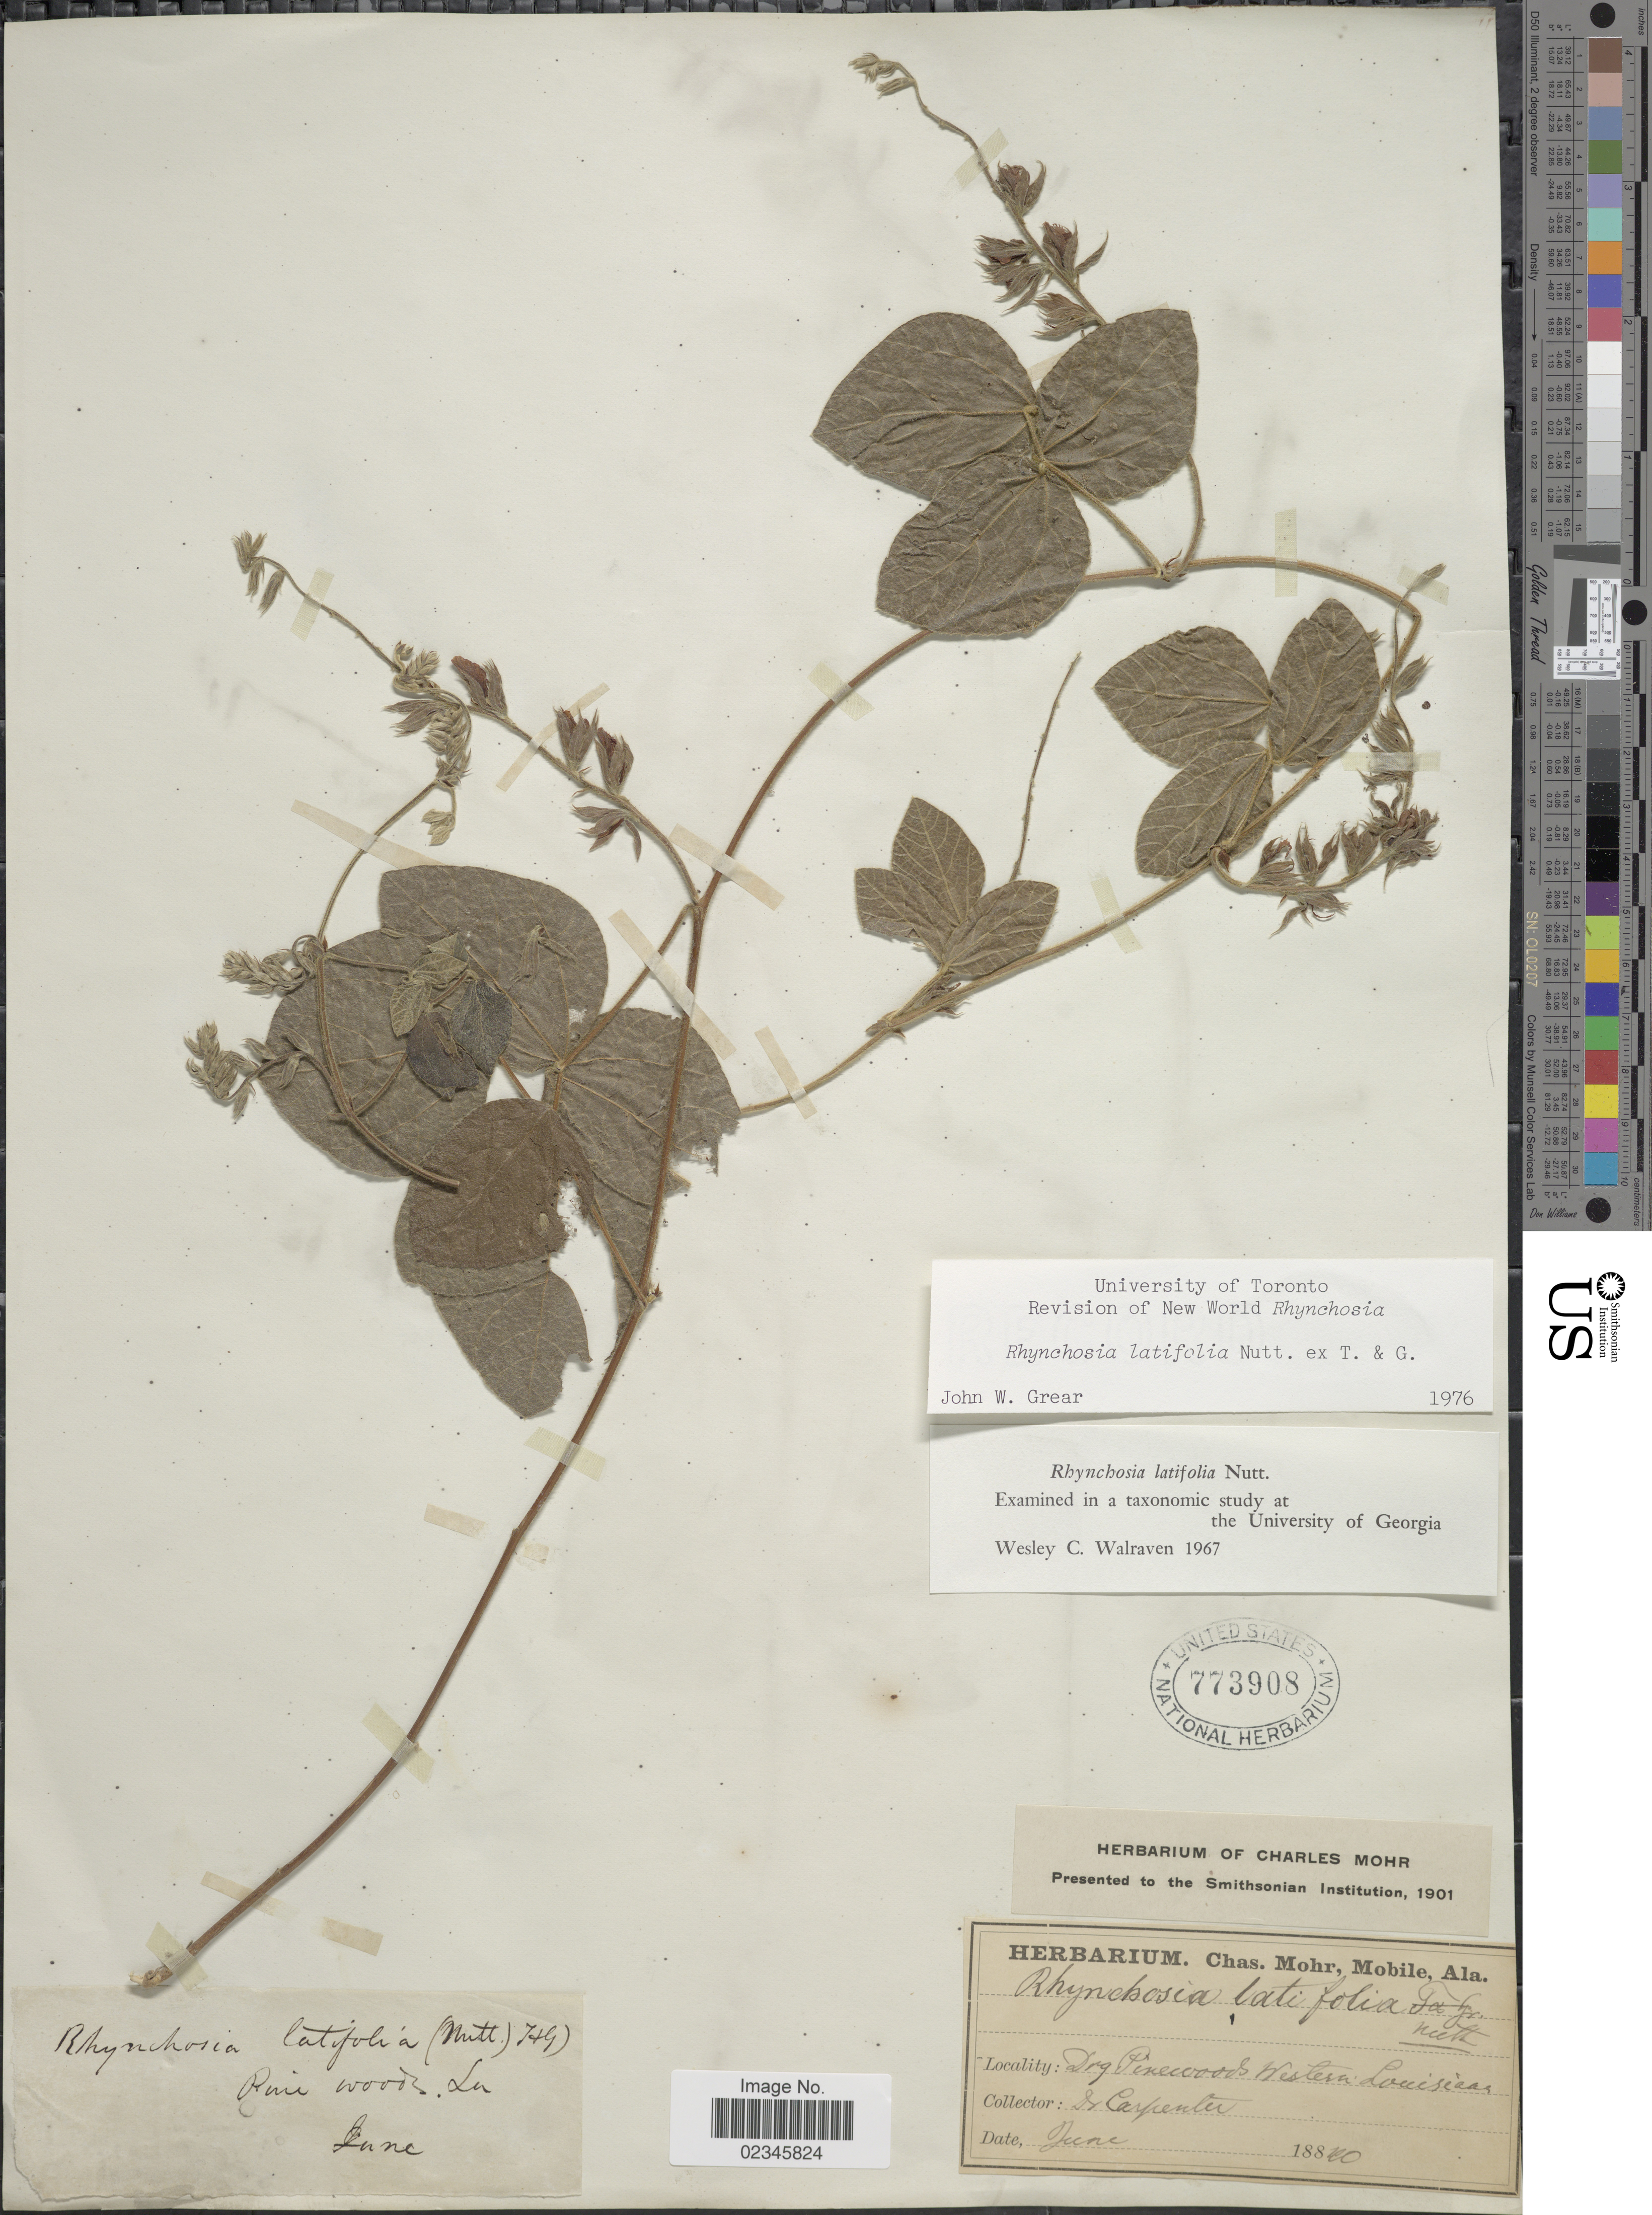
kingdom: Plantae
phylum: Tracheophyta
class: Magnoliopsida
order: Fabales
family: Fabaceae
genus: Rhynchosia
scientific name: Rhynchosia latifolia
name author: Nutt. ex Torr. & A. Gray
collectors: -. Carpenter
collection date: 1880-06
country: United States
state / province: Louisiana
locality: Dry Pinewoods Western Louisiana.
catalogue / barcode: US 773908